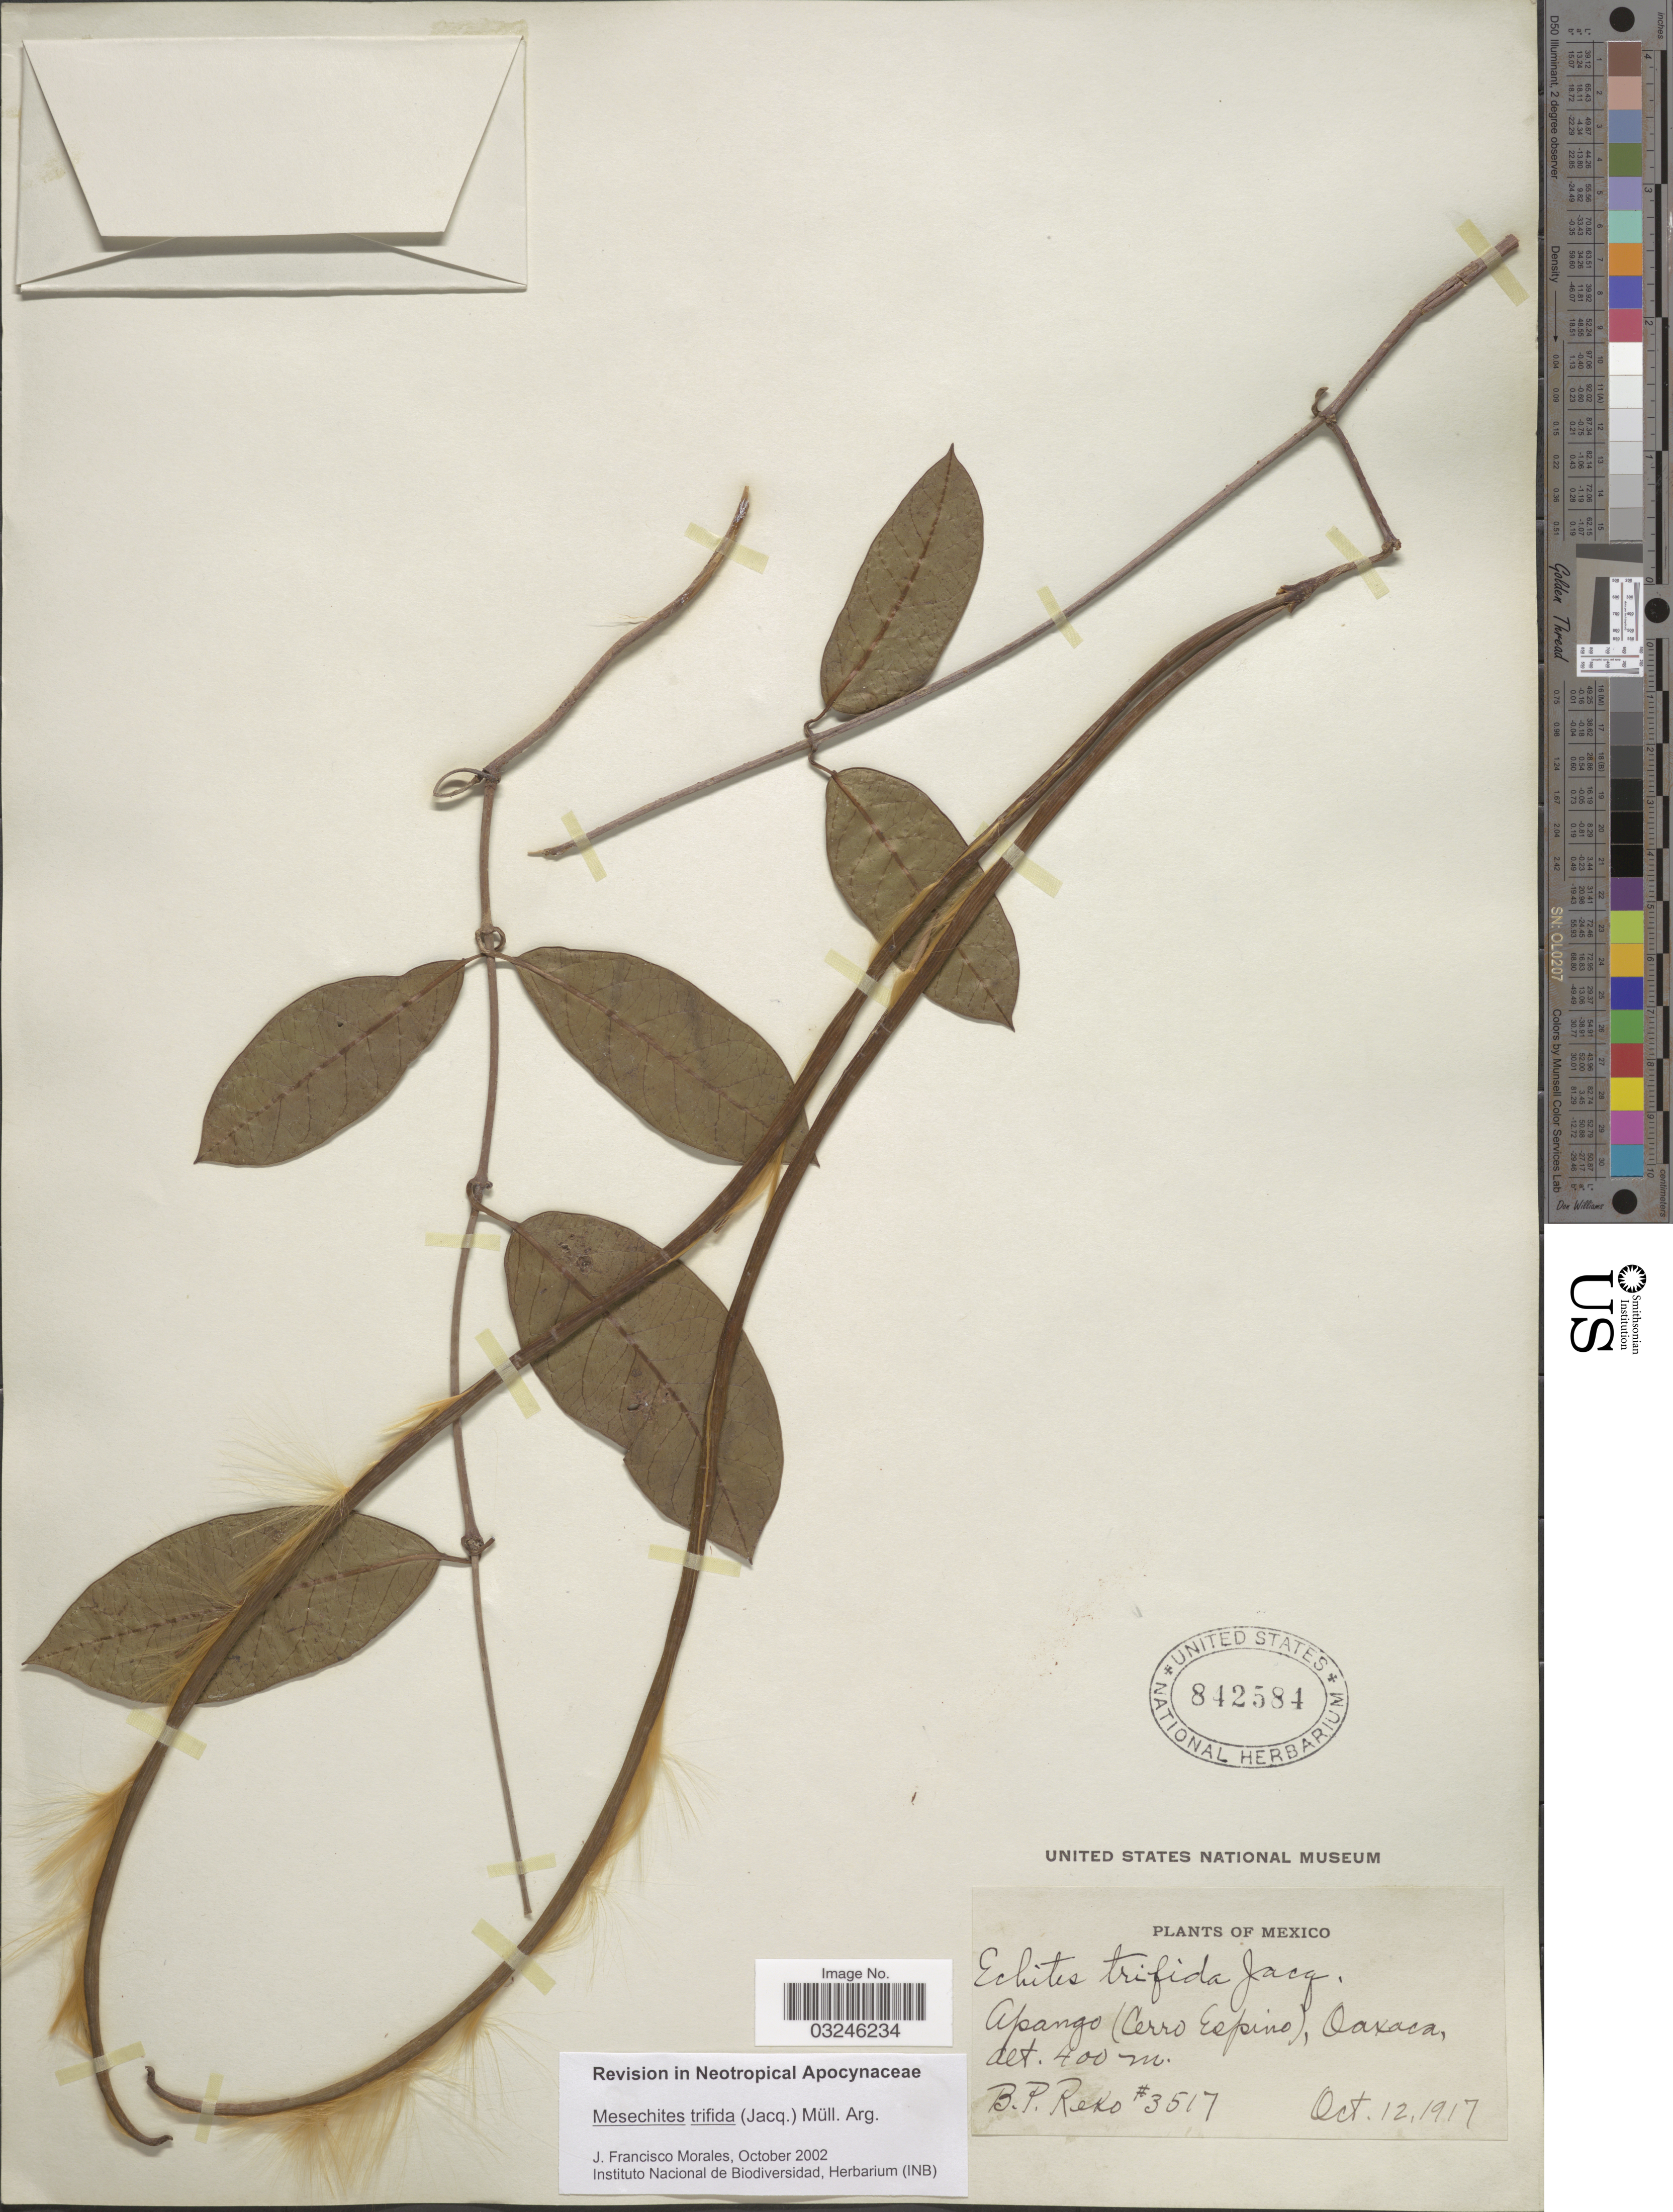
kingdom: Plantae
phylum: Tracheophyta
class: Magnoliopsida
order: Gentianales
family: Apocynaceae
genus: Mesechites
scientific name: Mesechites trifidus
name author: (Jacq.) Müll. Arg.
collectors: B. P. Reko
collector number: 3517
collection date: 1917-10-12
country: Mexico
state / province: Oaxaca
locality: Apango (Cerro Espino).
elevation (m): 400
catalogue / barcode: US 842584